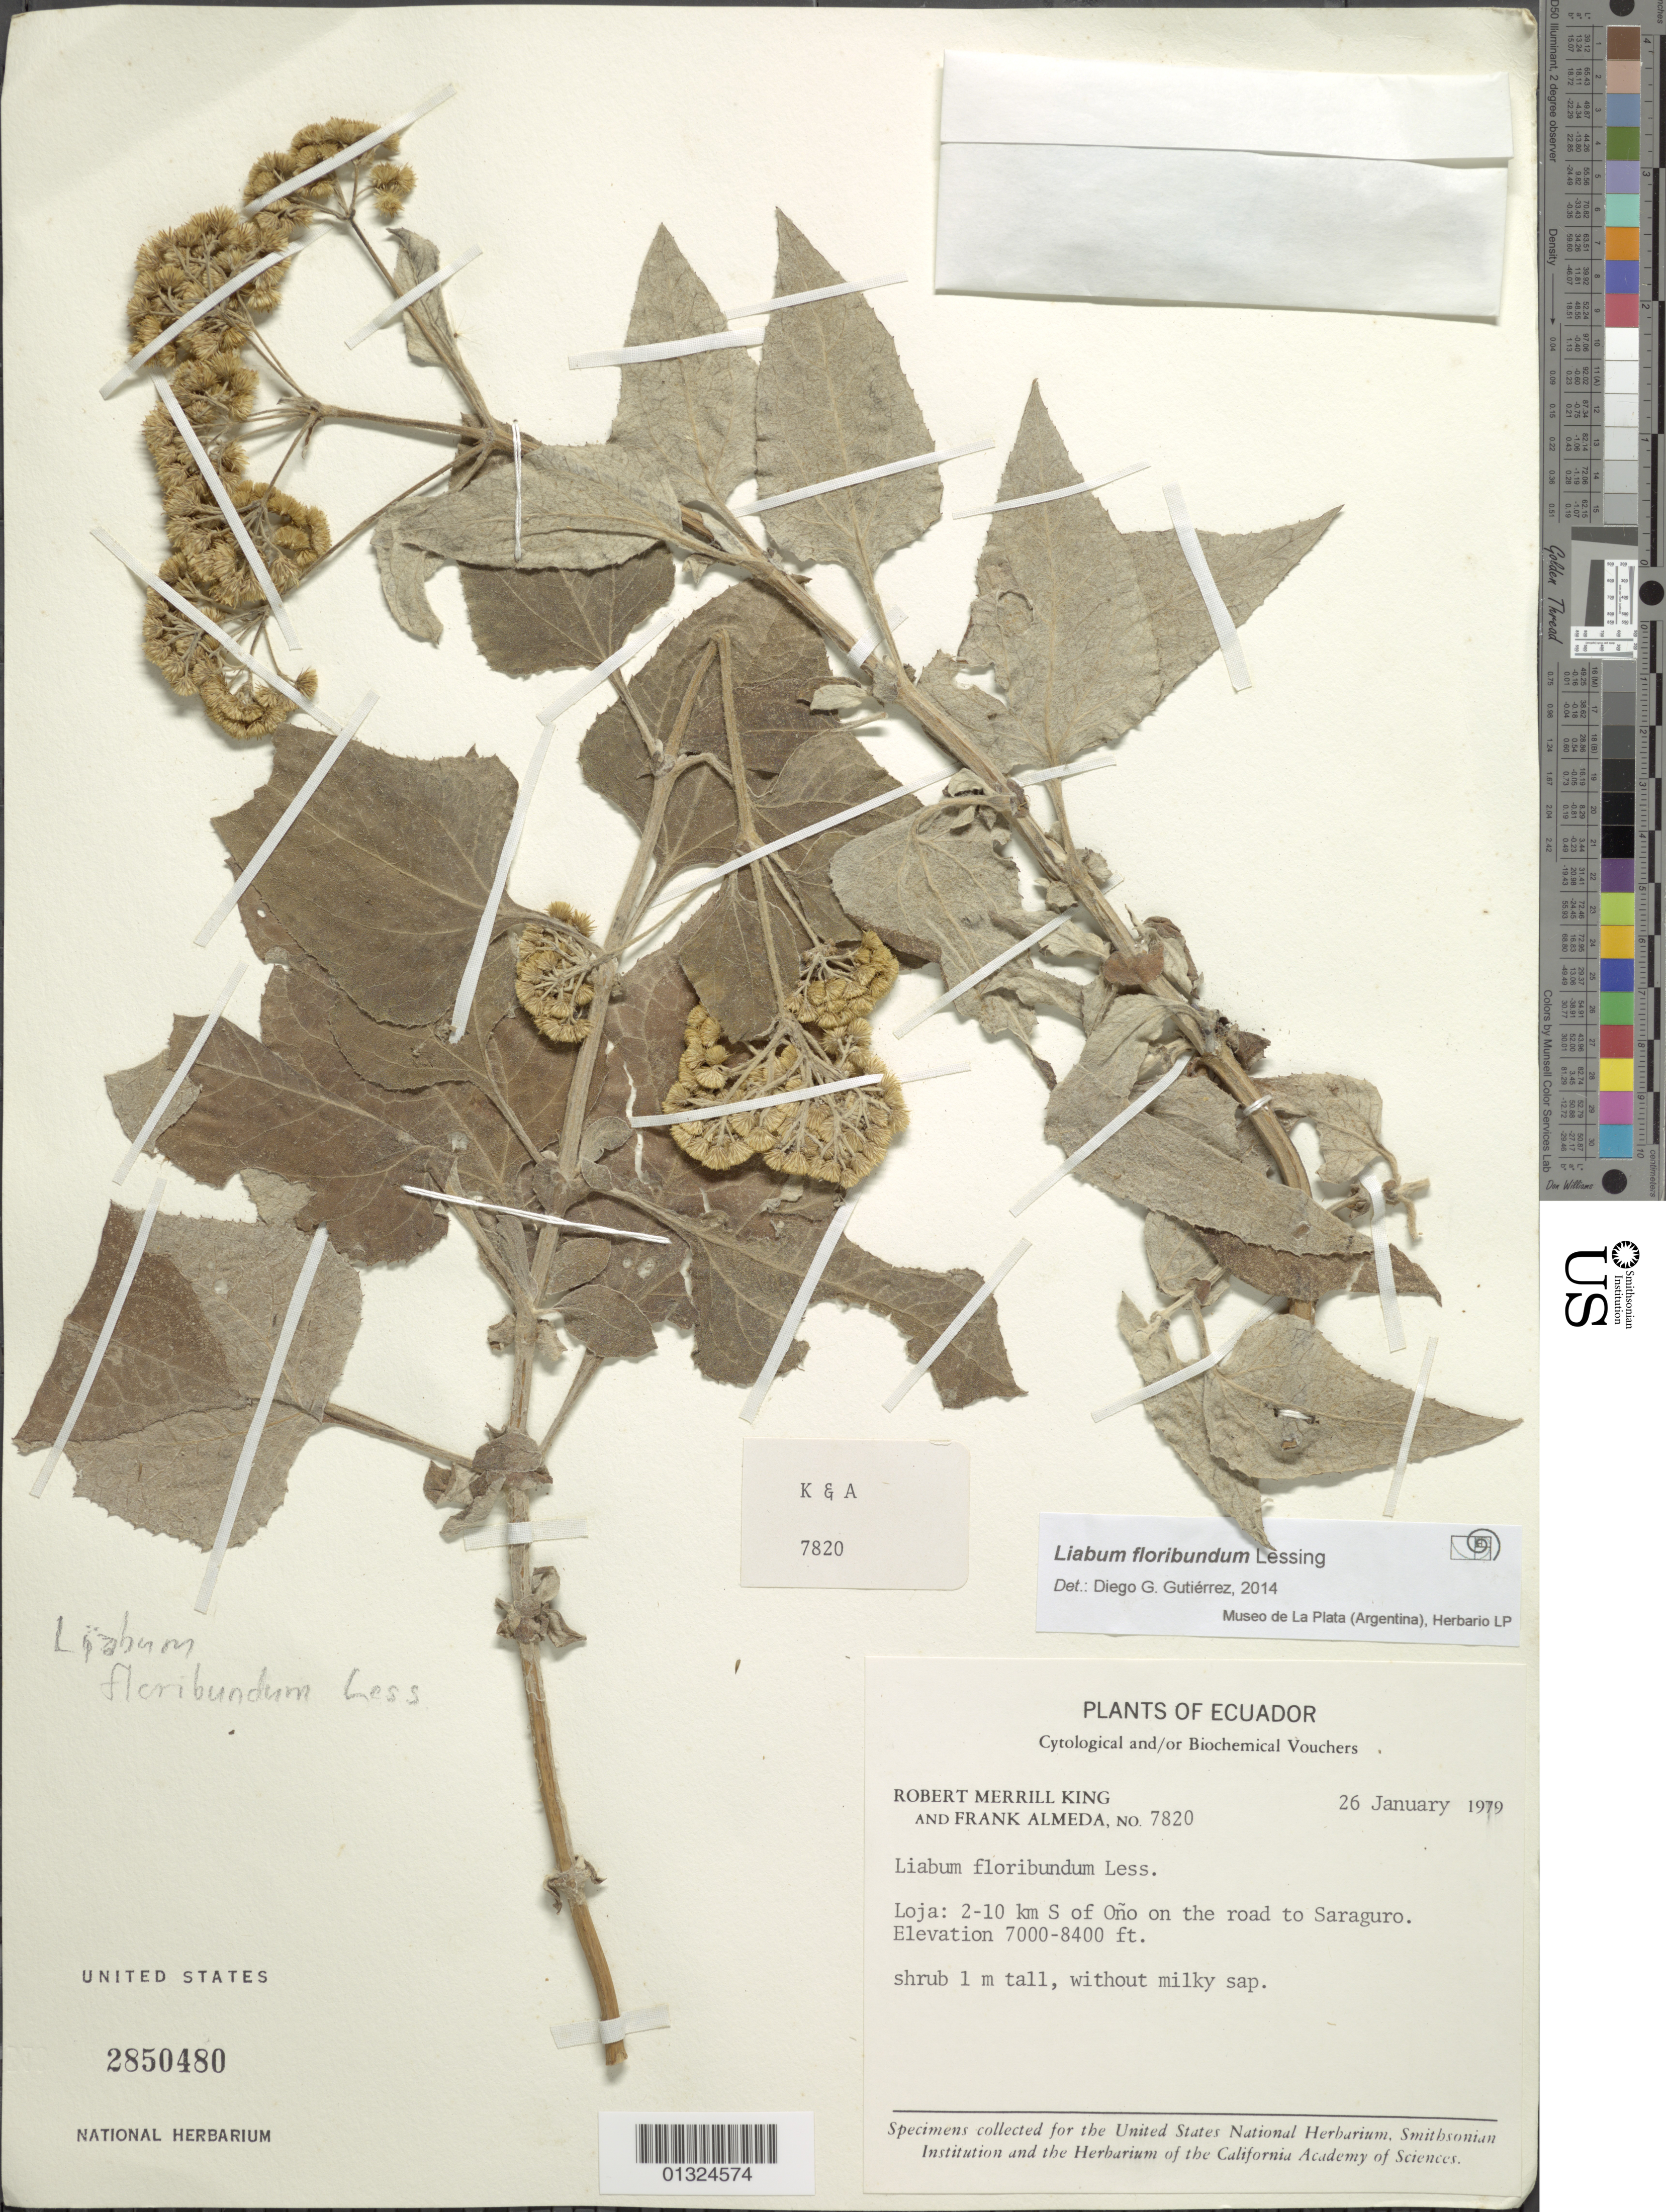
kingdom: Plantae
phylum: Tracheophyta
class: Magnoliopsida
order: Asterales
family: Asteraceae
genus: Liabum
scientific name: Liabum floribundum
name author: Less.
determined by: Gutierrez, D. G.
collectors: R. M. King & F. Almeda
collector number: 7820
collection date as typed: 26 January 1979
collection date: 1979-01-26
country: Ecuador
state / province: Loja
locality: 2-10 km S on Ono on the road to Saraguro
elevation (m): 2134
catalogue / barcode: US 2850480